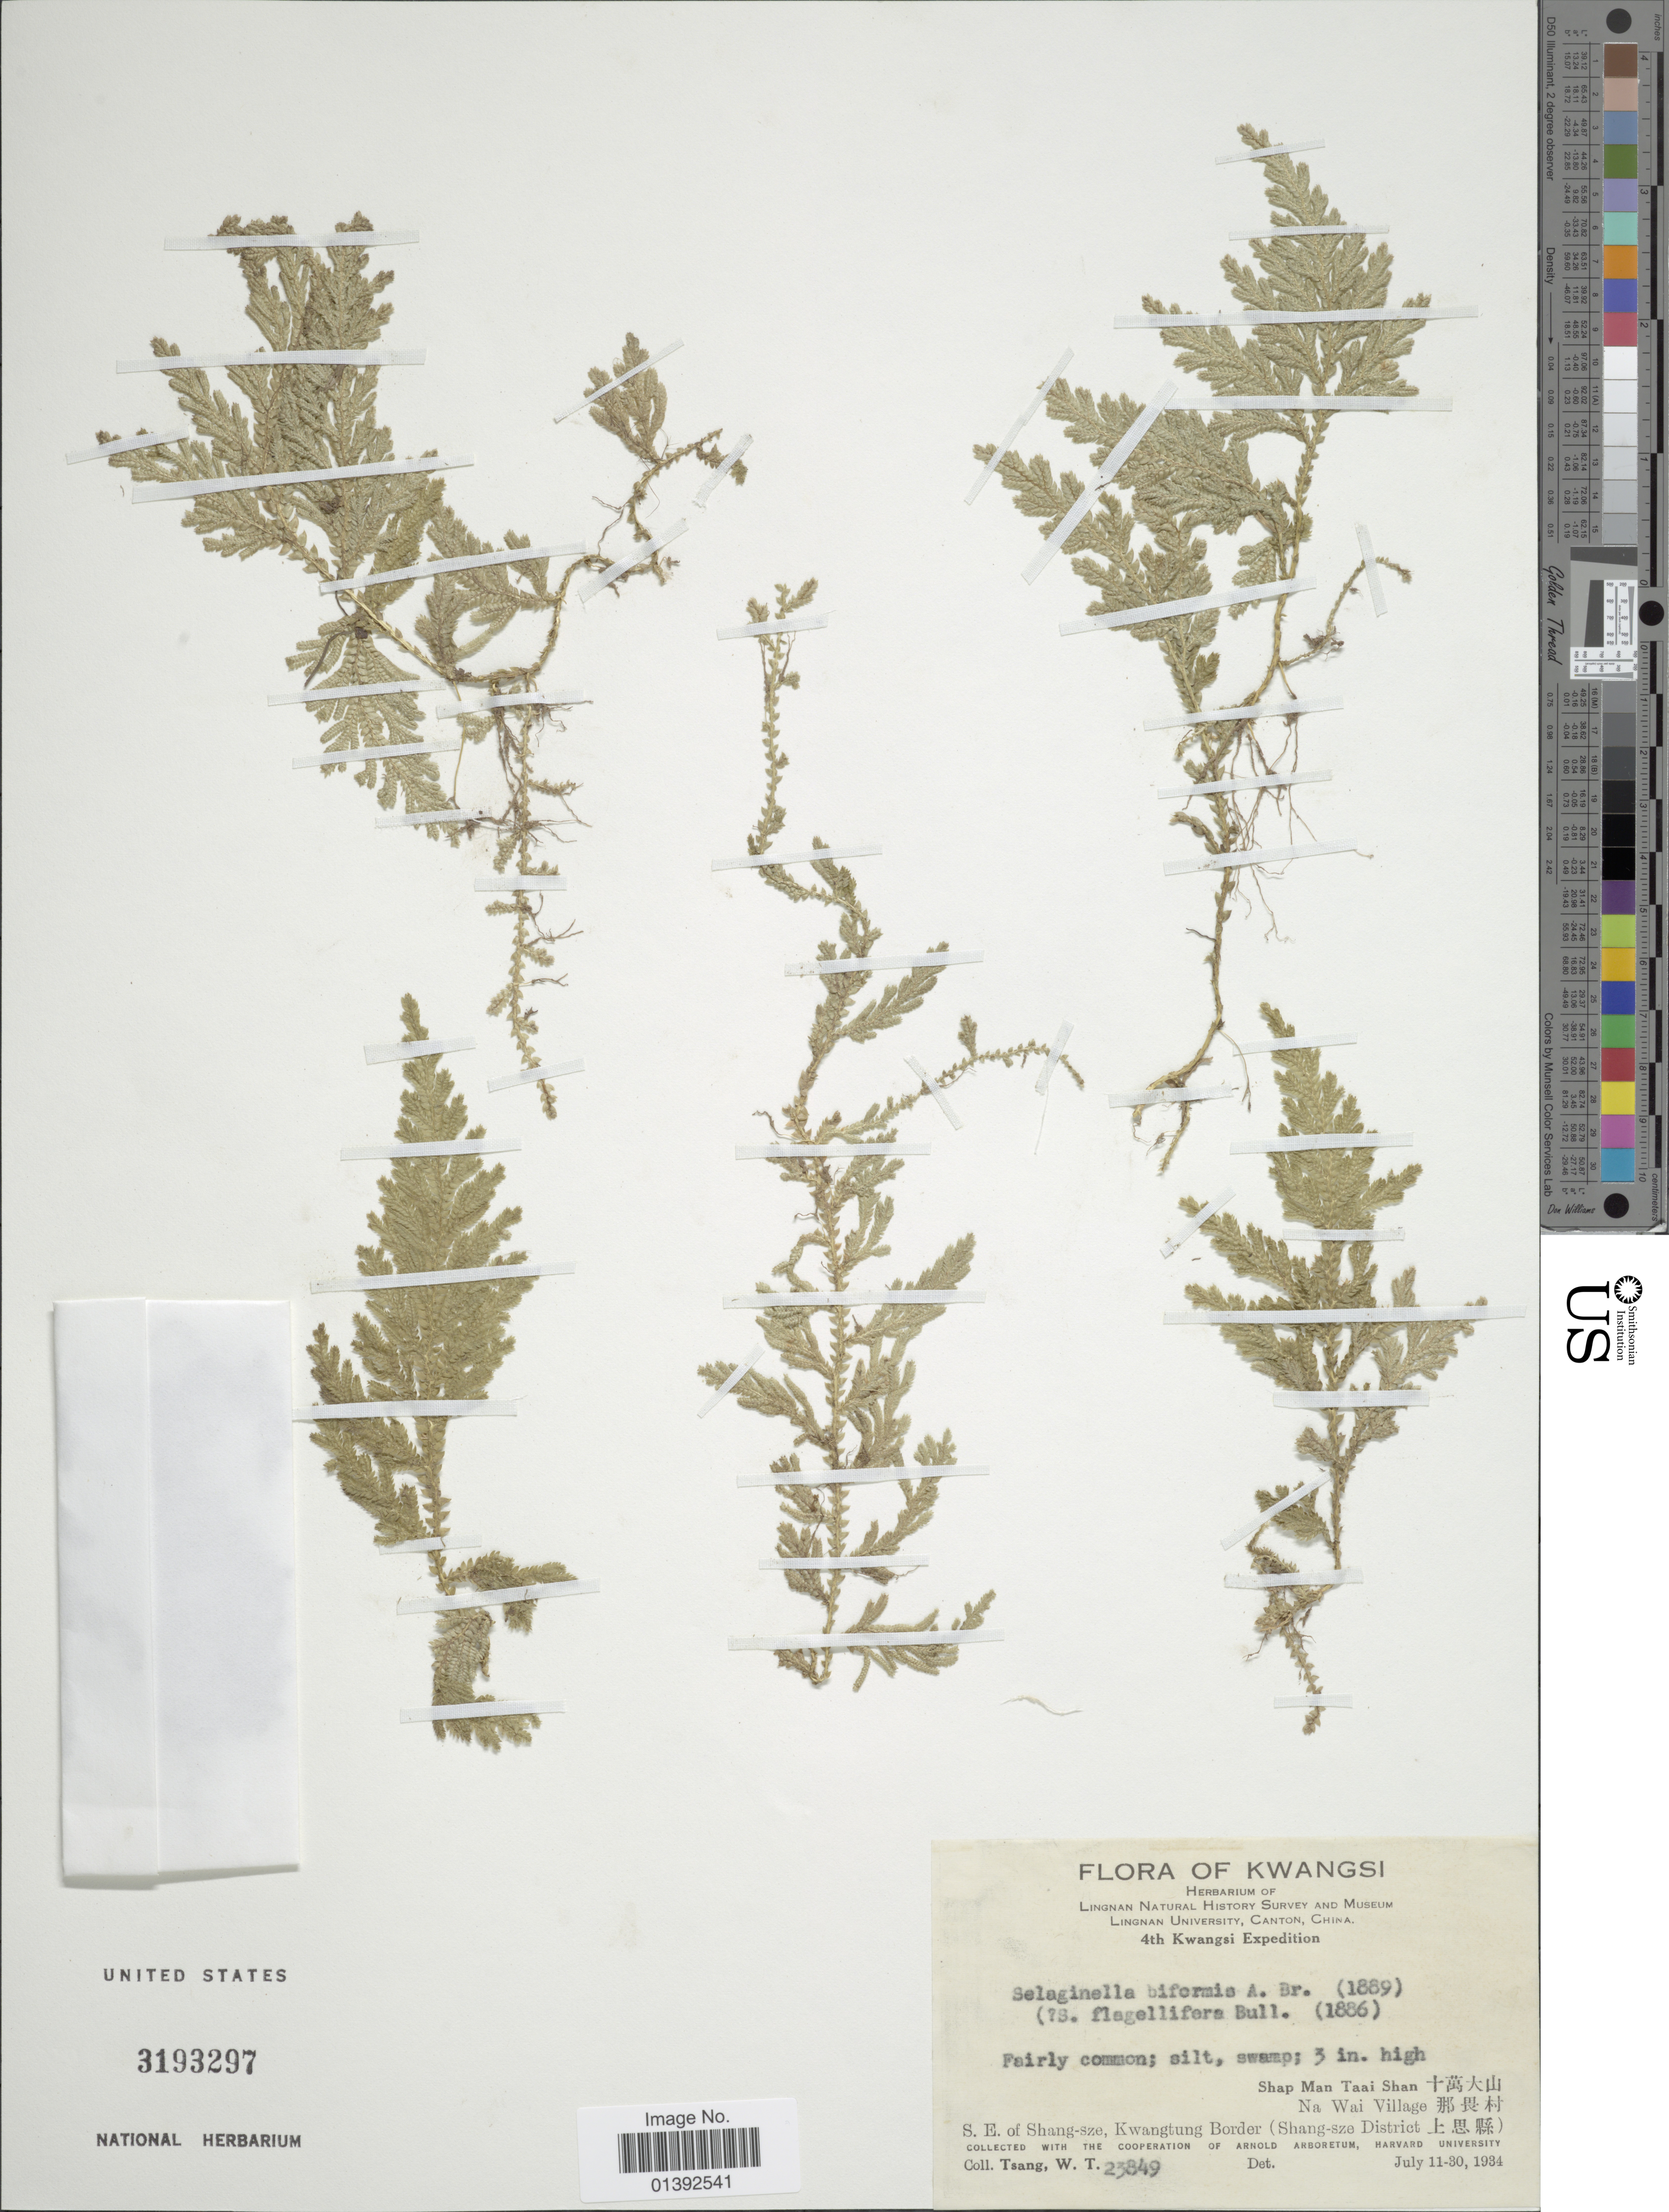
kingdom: Plantae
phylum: Tracheophyta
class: Lycopodiopsida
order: Selaginellales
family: Selaginellaceae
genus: Selaginella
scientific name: Selaginella biformis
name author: A. Braun ex Kuhn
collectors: W. T. Tsang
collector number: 23849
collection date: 1934-07-11/1934-07-30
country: China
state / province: Guangxi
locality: Kwangsi, Shap Man Taai Shan, Na Wai Village, S.E. of Shang-szo, Kwangtung Border (Shang-sze District)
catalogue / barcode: US 3193297